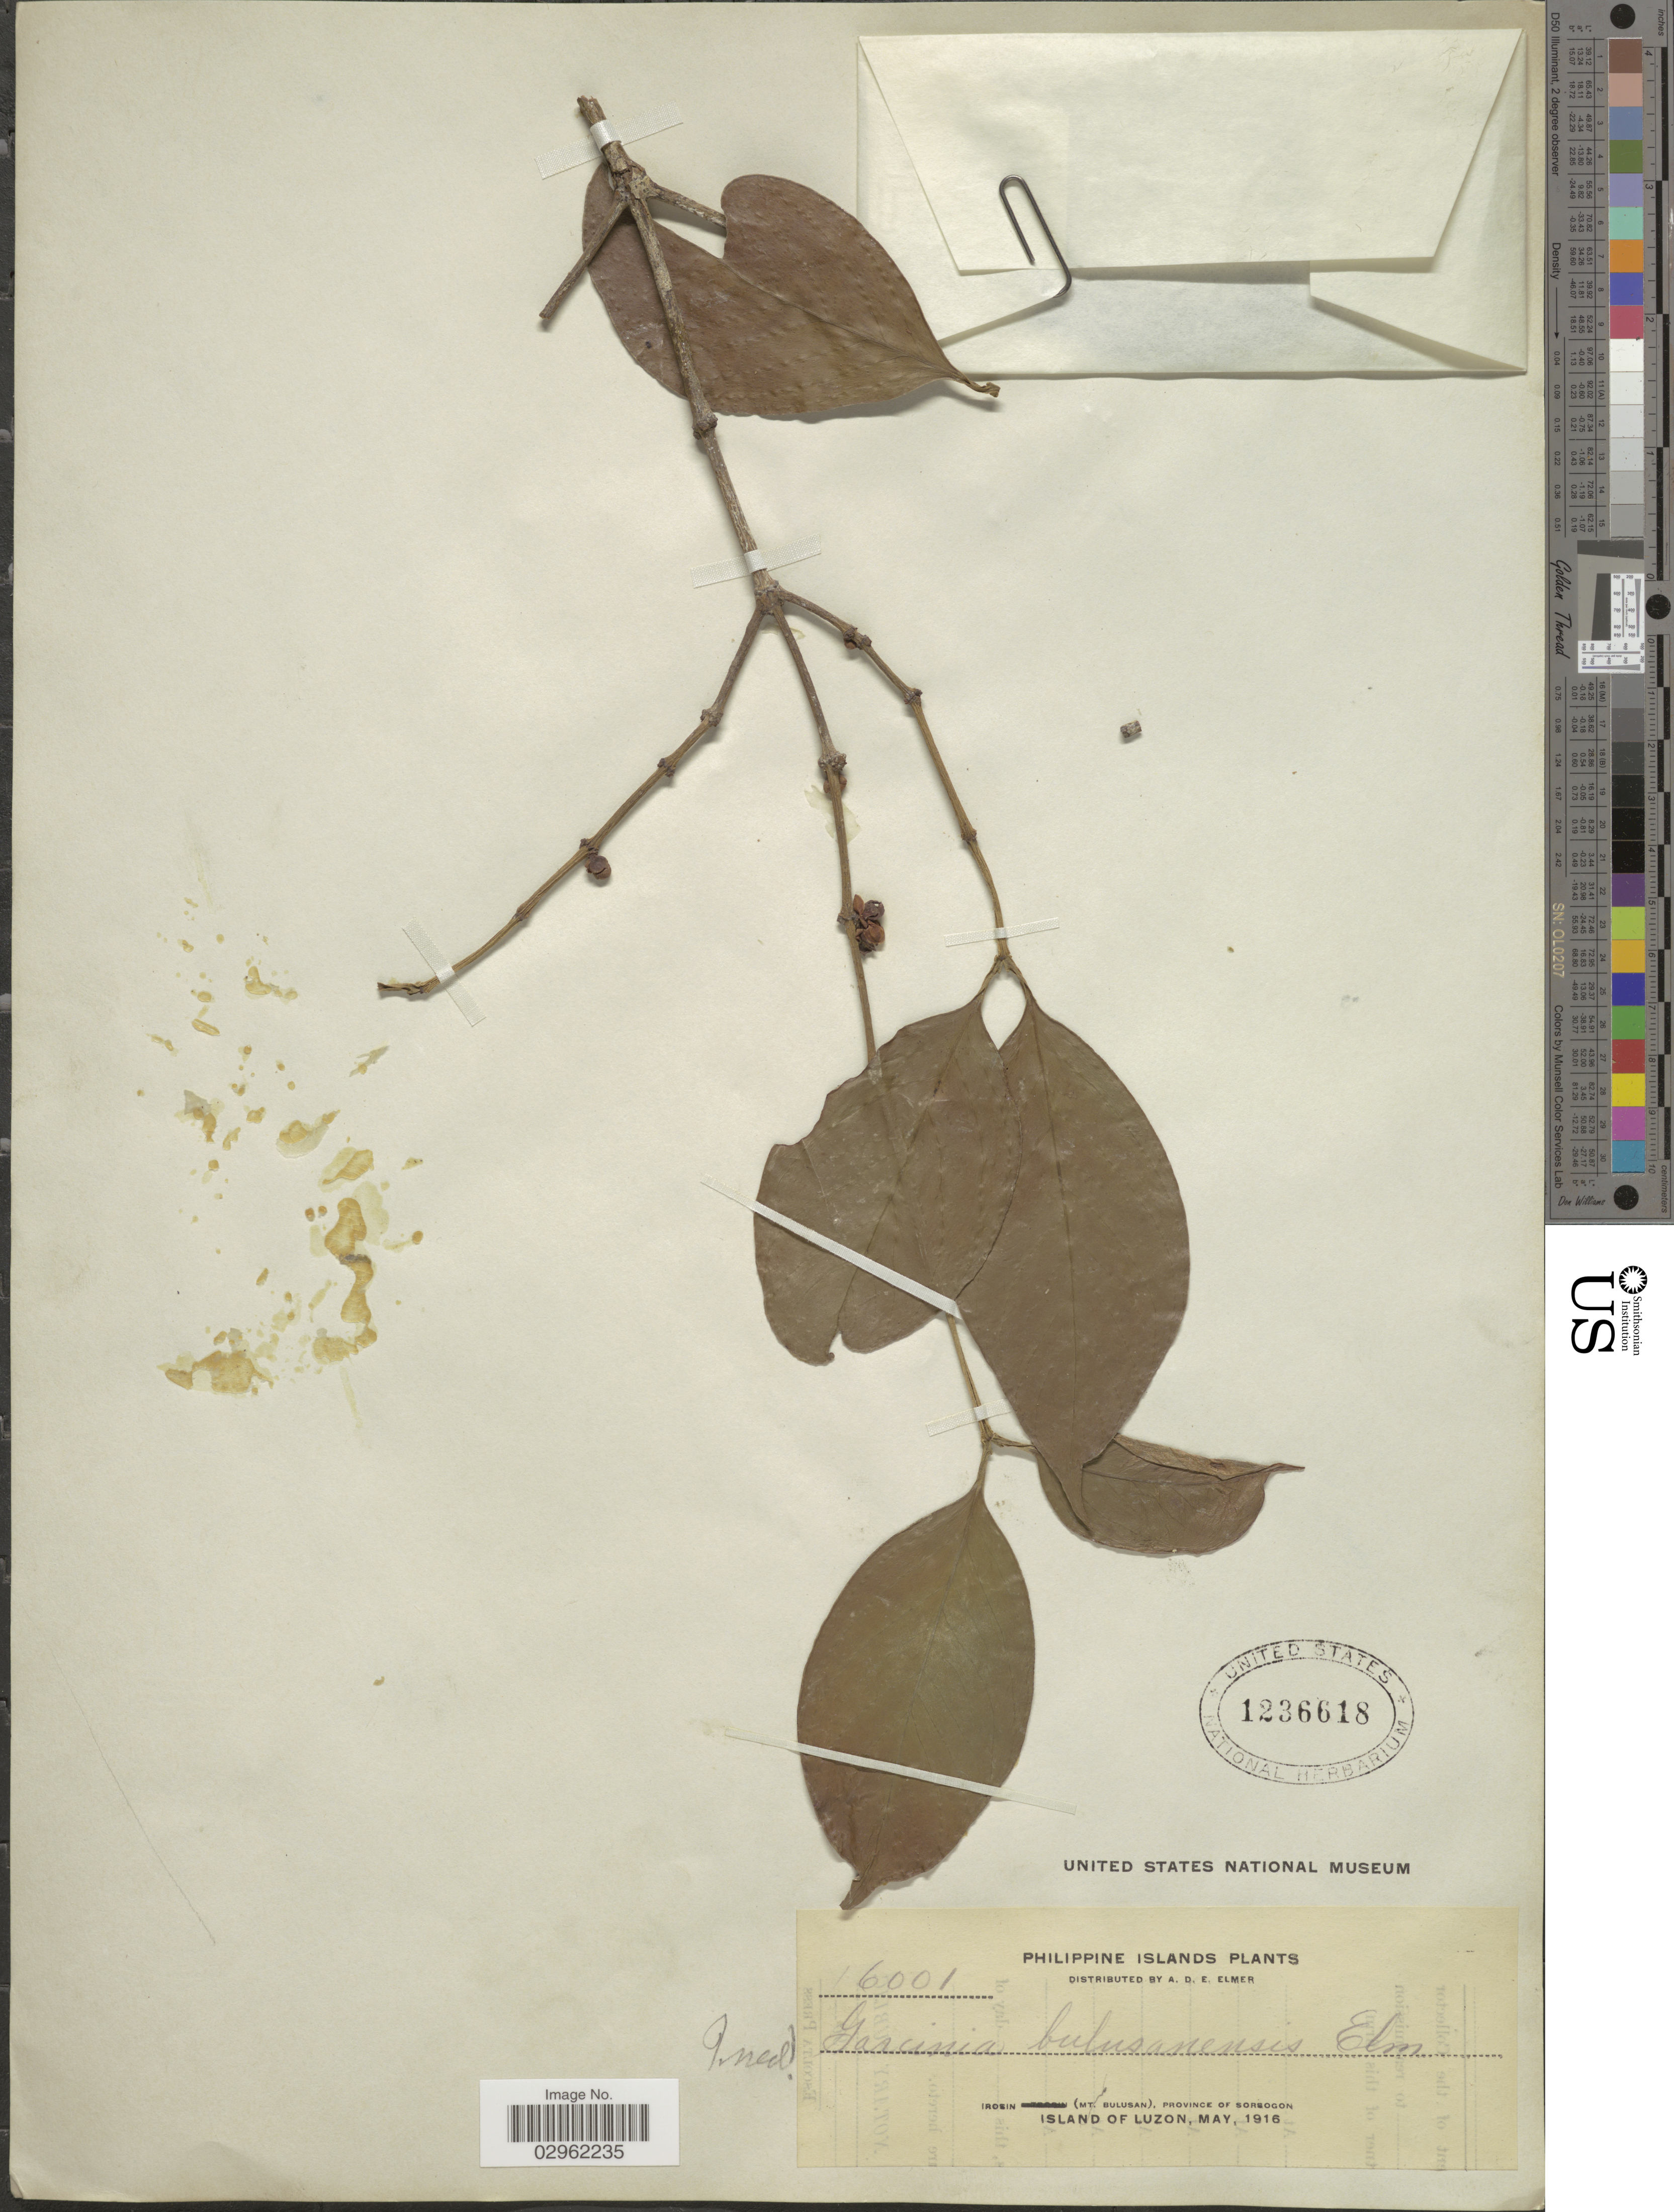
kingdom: Plantae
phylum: Tracheophyta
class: Magnoliopsida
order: Malpighiales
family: Clusiaceae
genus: Garcinia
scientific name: Garcinia sp.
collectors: A. D. E. Elmer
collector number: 16001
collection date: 1916-05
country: Philippines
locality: Irosin (Mt. Bulusan), Province of Sorsogon, Island of Luzon.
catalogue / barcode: US 1236618